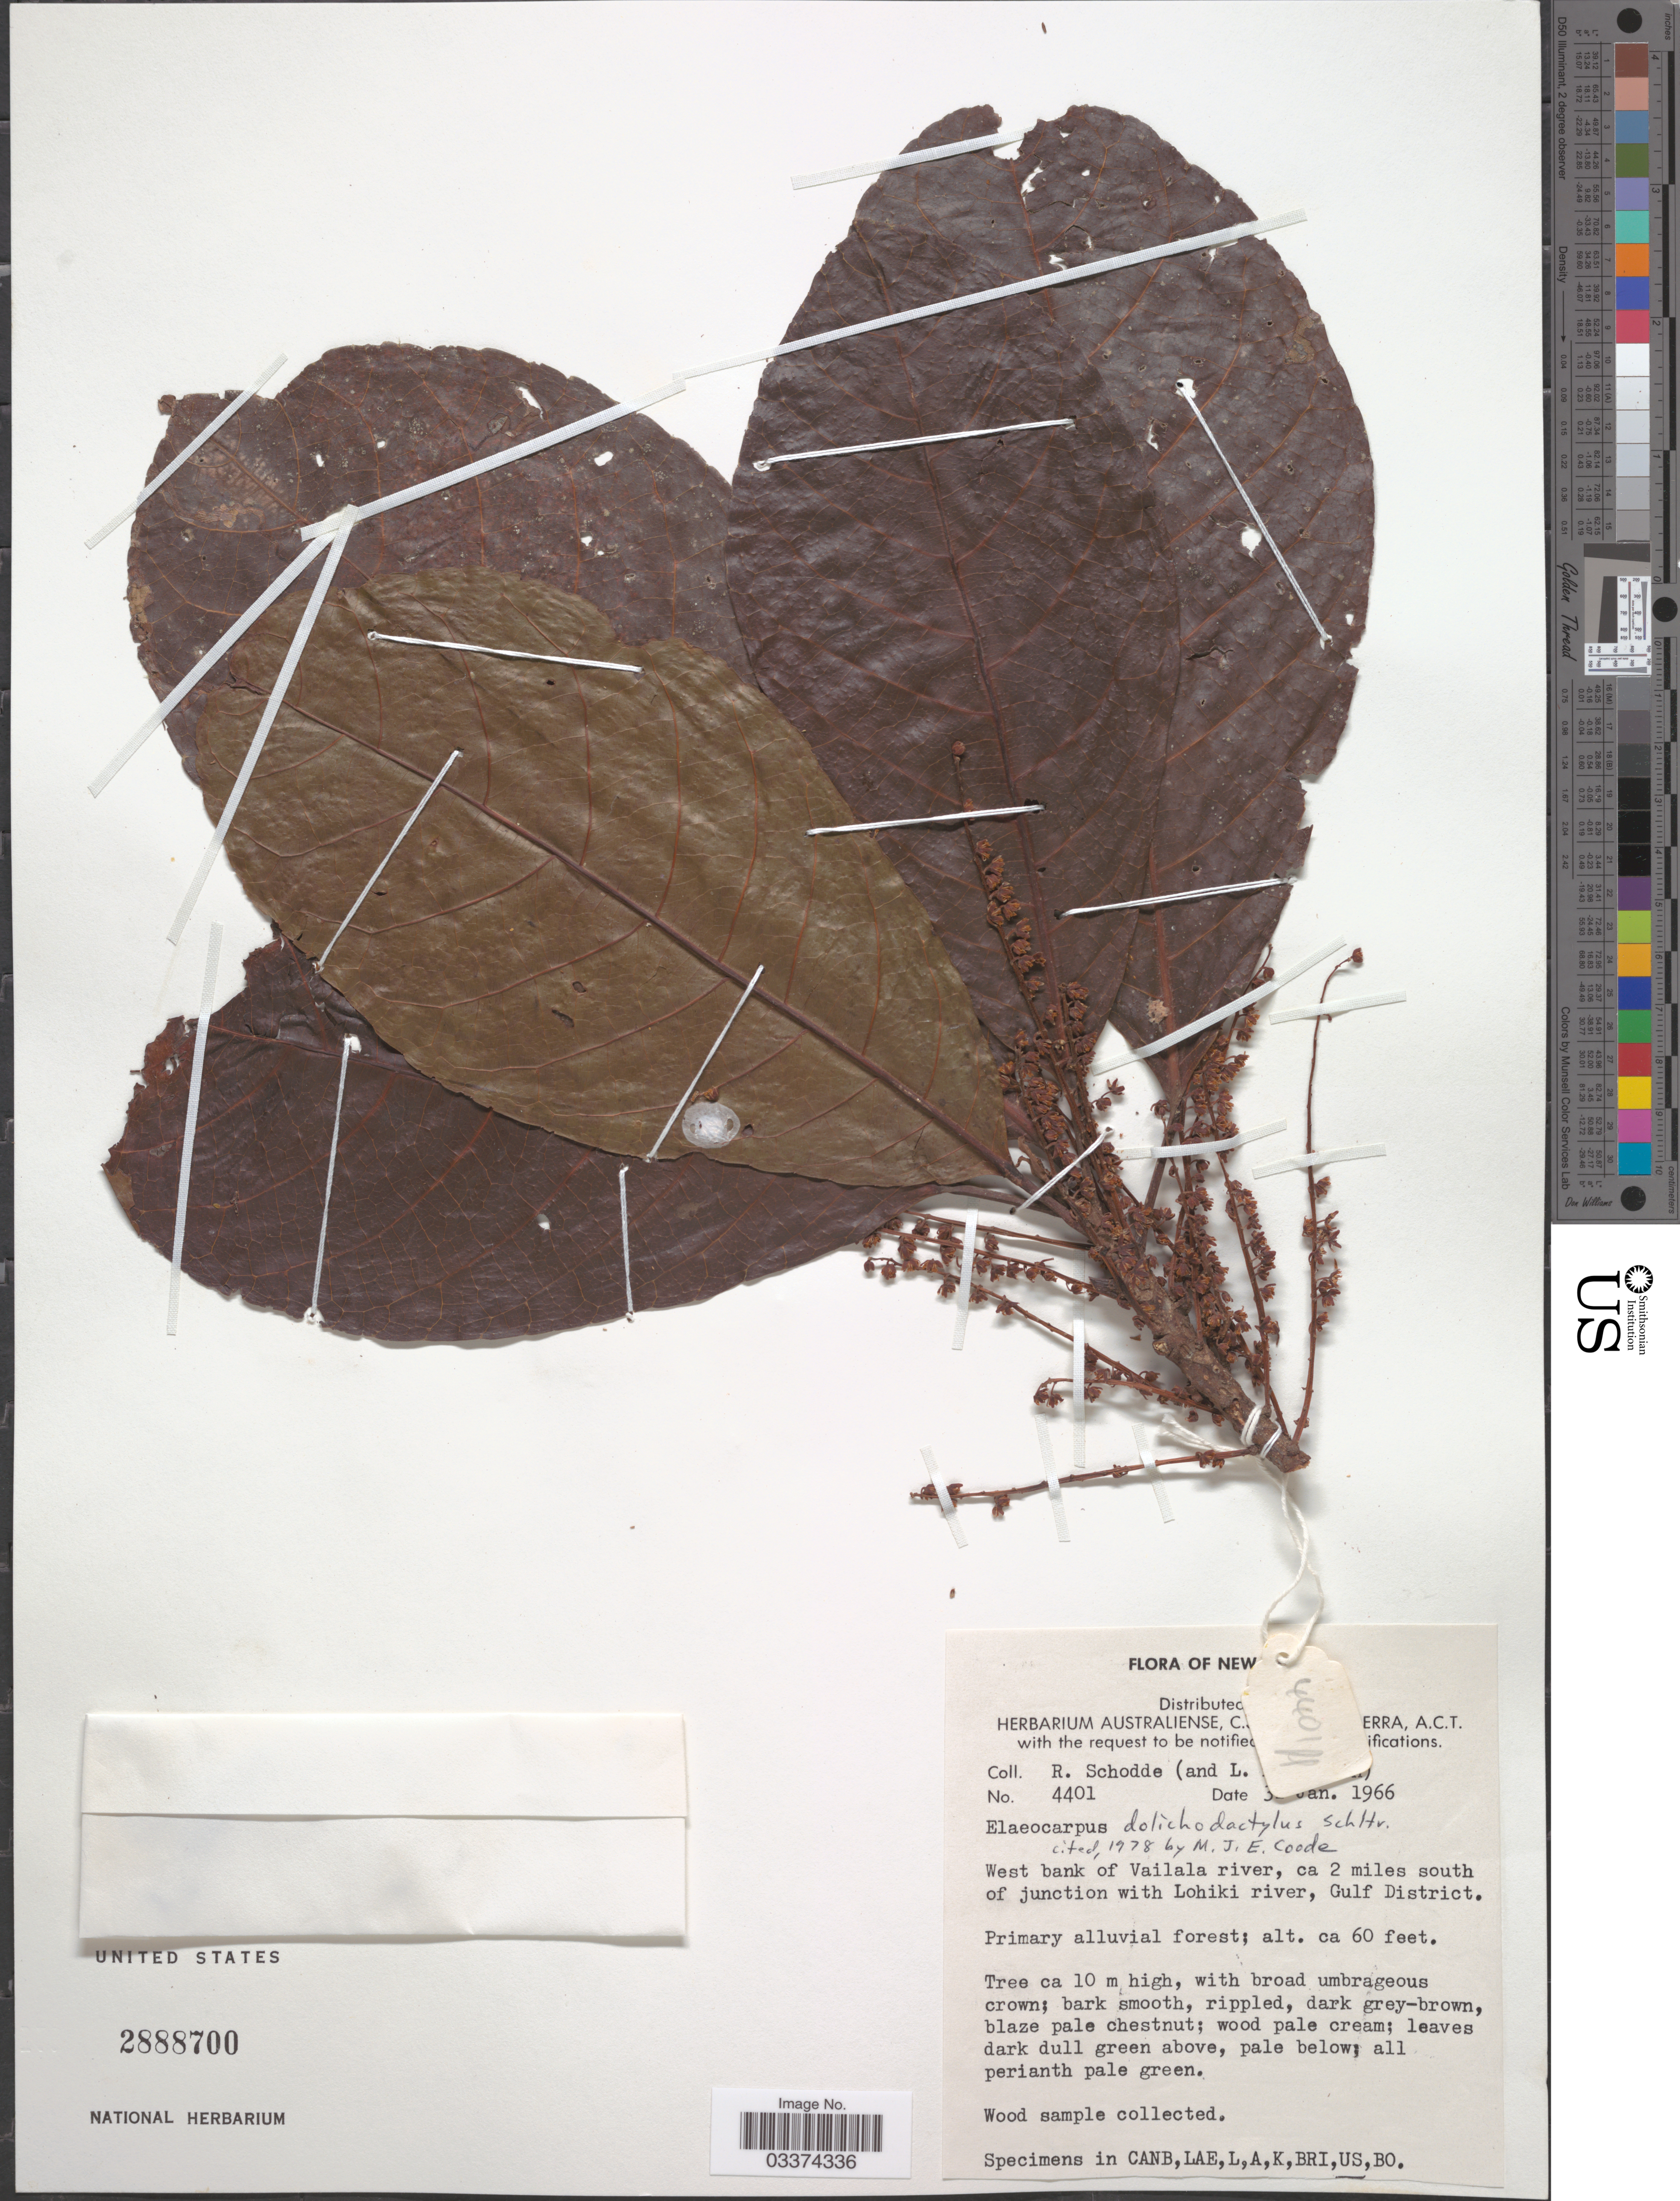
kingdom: Plantae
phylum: Tracheophyta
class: Magnoliopsida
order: Oxalidales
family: Elaeocarpaceae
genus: Elaeocarpus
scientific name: Elaeocarpus dolichodactylus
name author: Schltr.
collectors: R. Schodde & Collector illegible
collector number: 4401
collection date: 1966-01-03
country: Papua New Guinea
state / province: Gulf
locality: New [illegible text], West bank of Vailala river, ca 2 miles south of junction with Lohiki river, Gulf District.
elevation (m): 18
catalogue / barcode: US 2888700